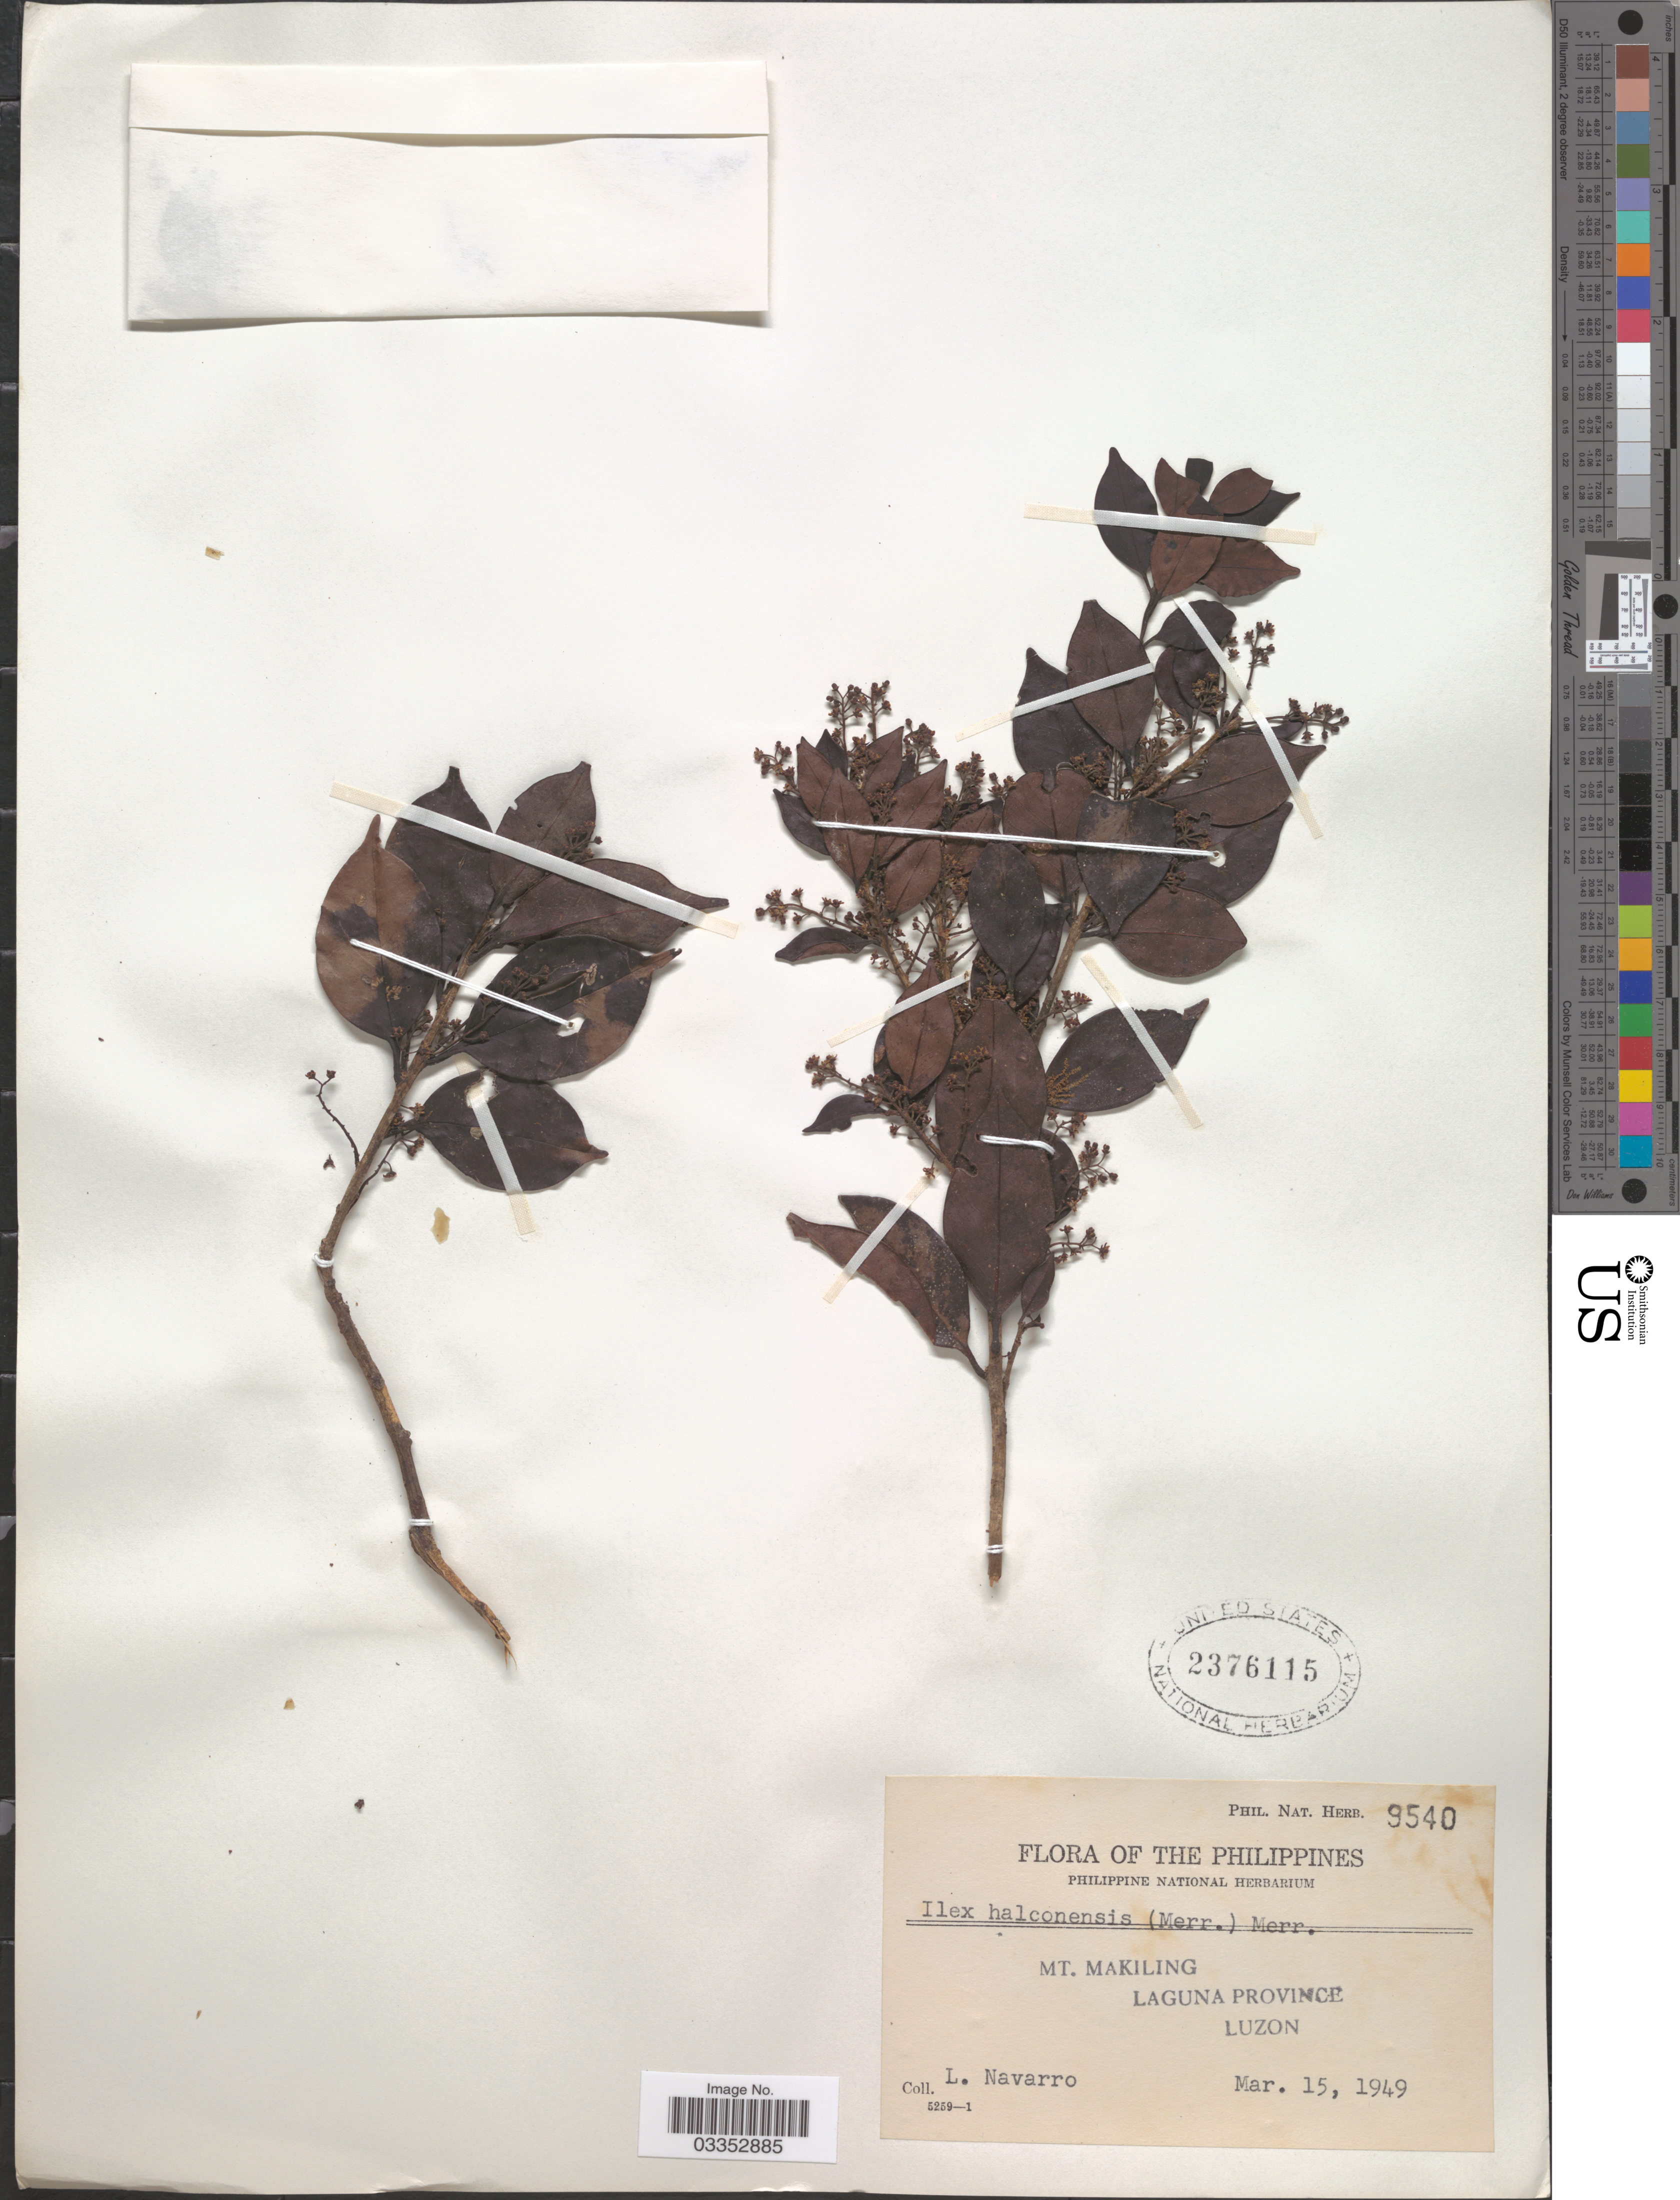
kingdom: Plantae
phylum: Tracheophyta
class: Magnoliopsida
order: Aquifoliales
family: Aquifoliaceae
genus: Ilex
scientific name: Ilex halconensis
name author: Merr.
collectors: L. Navarro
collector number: Phil. Nat. Herb. 9540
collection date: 1949-03-15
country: Philippines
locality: Mt. Makiling, Laguna Province, Luzon.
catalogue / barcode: US 2376115